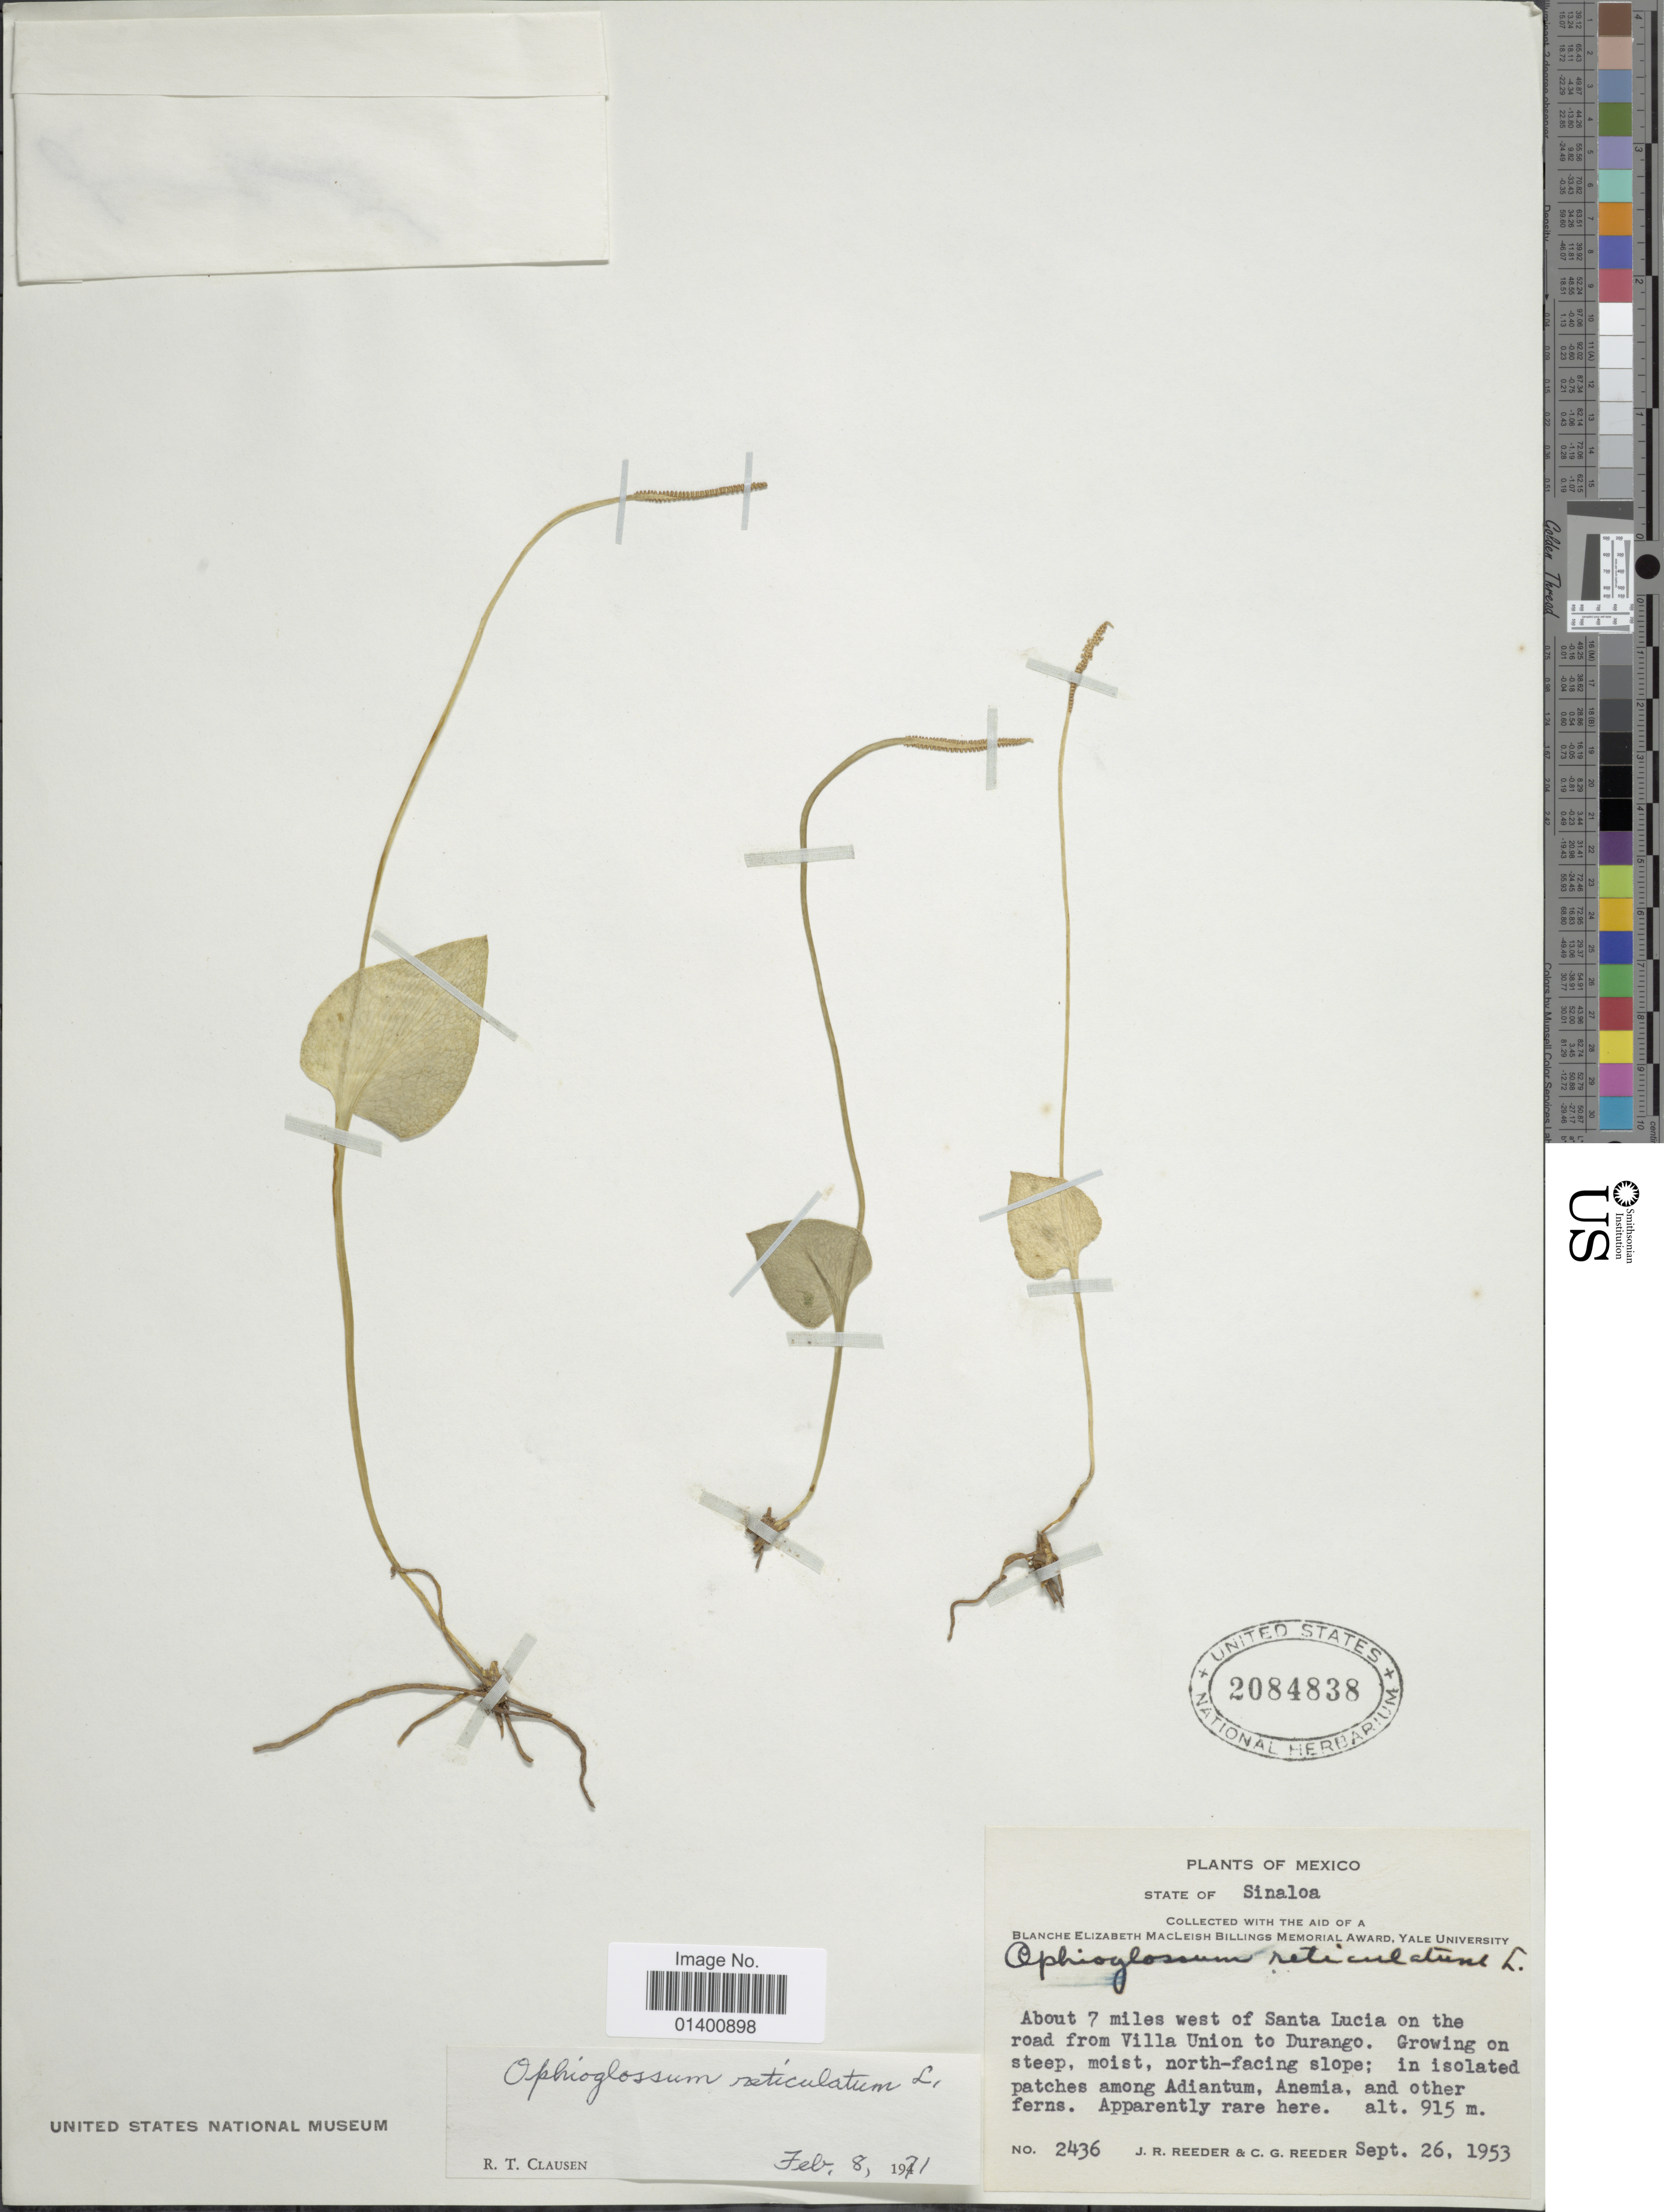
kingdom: Plantae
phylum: Tracheophyta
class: Polypodiopsida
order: Ophioglossales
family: Ophioglossaceae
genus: Ophioglossum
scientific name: Ophioglossum reticulatum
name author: L.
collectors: J. R. Reeder & C. G. Reeder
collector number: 2436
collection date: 1953-09-26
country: Mexico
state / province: Sinaloa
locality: About 7 miles west of Santa Lucia on the road from Villa Union to Durango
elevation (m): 915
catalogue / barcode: US 2084838